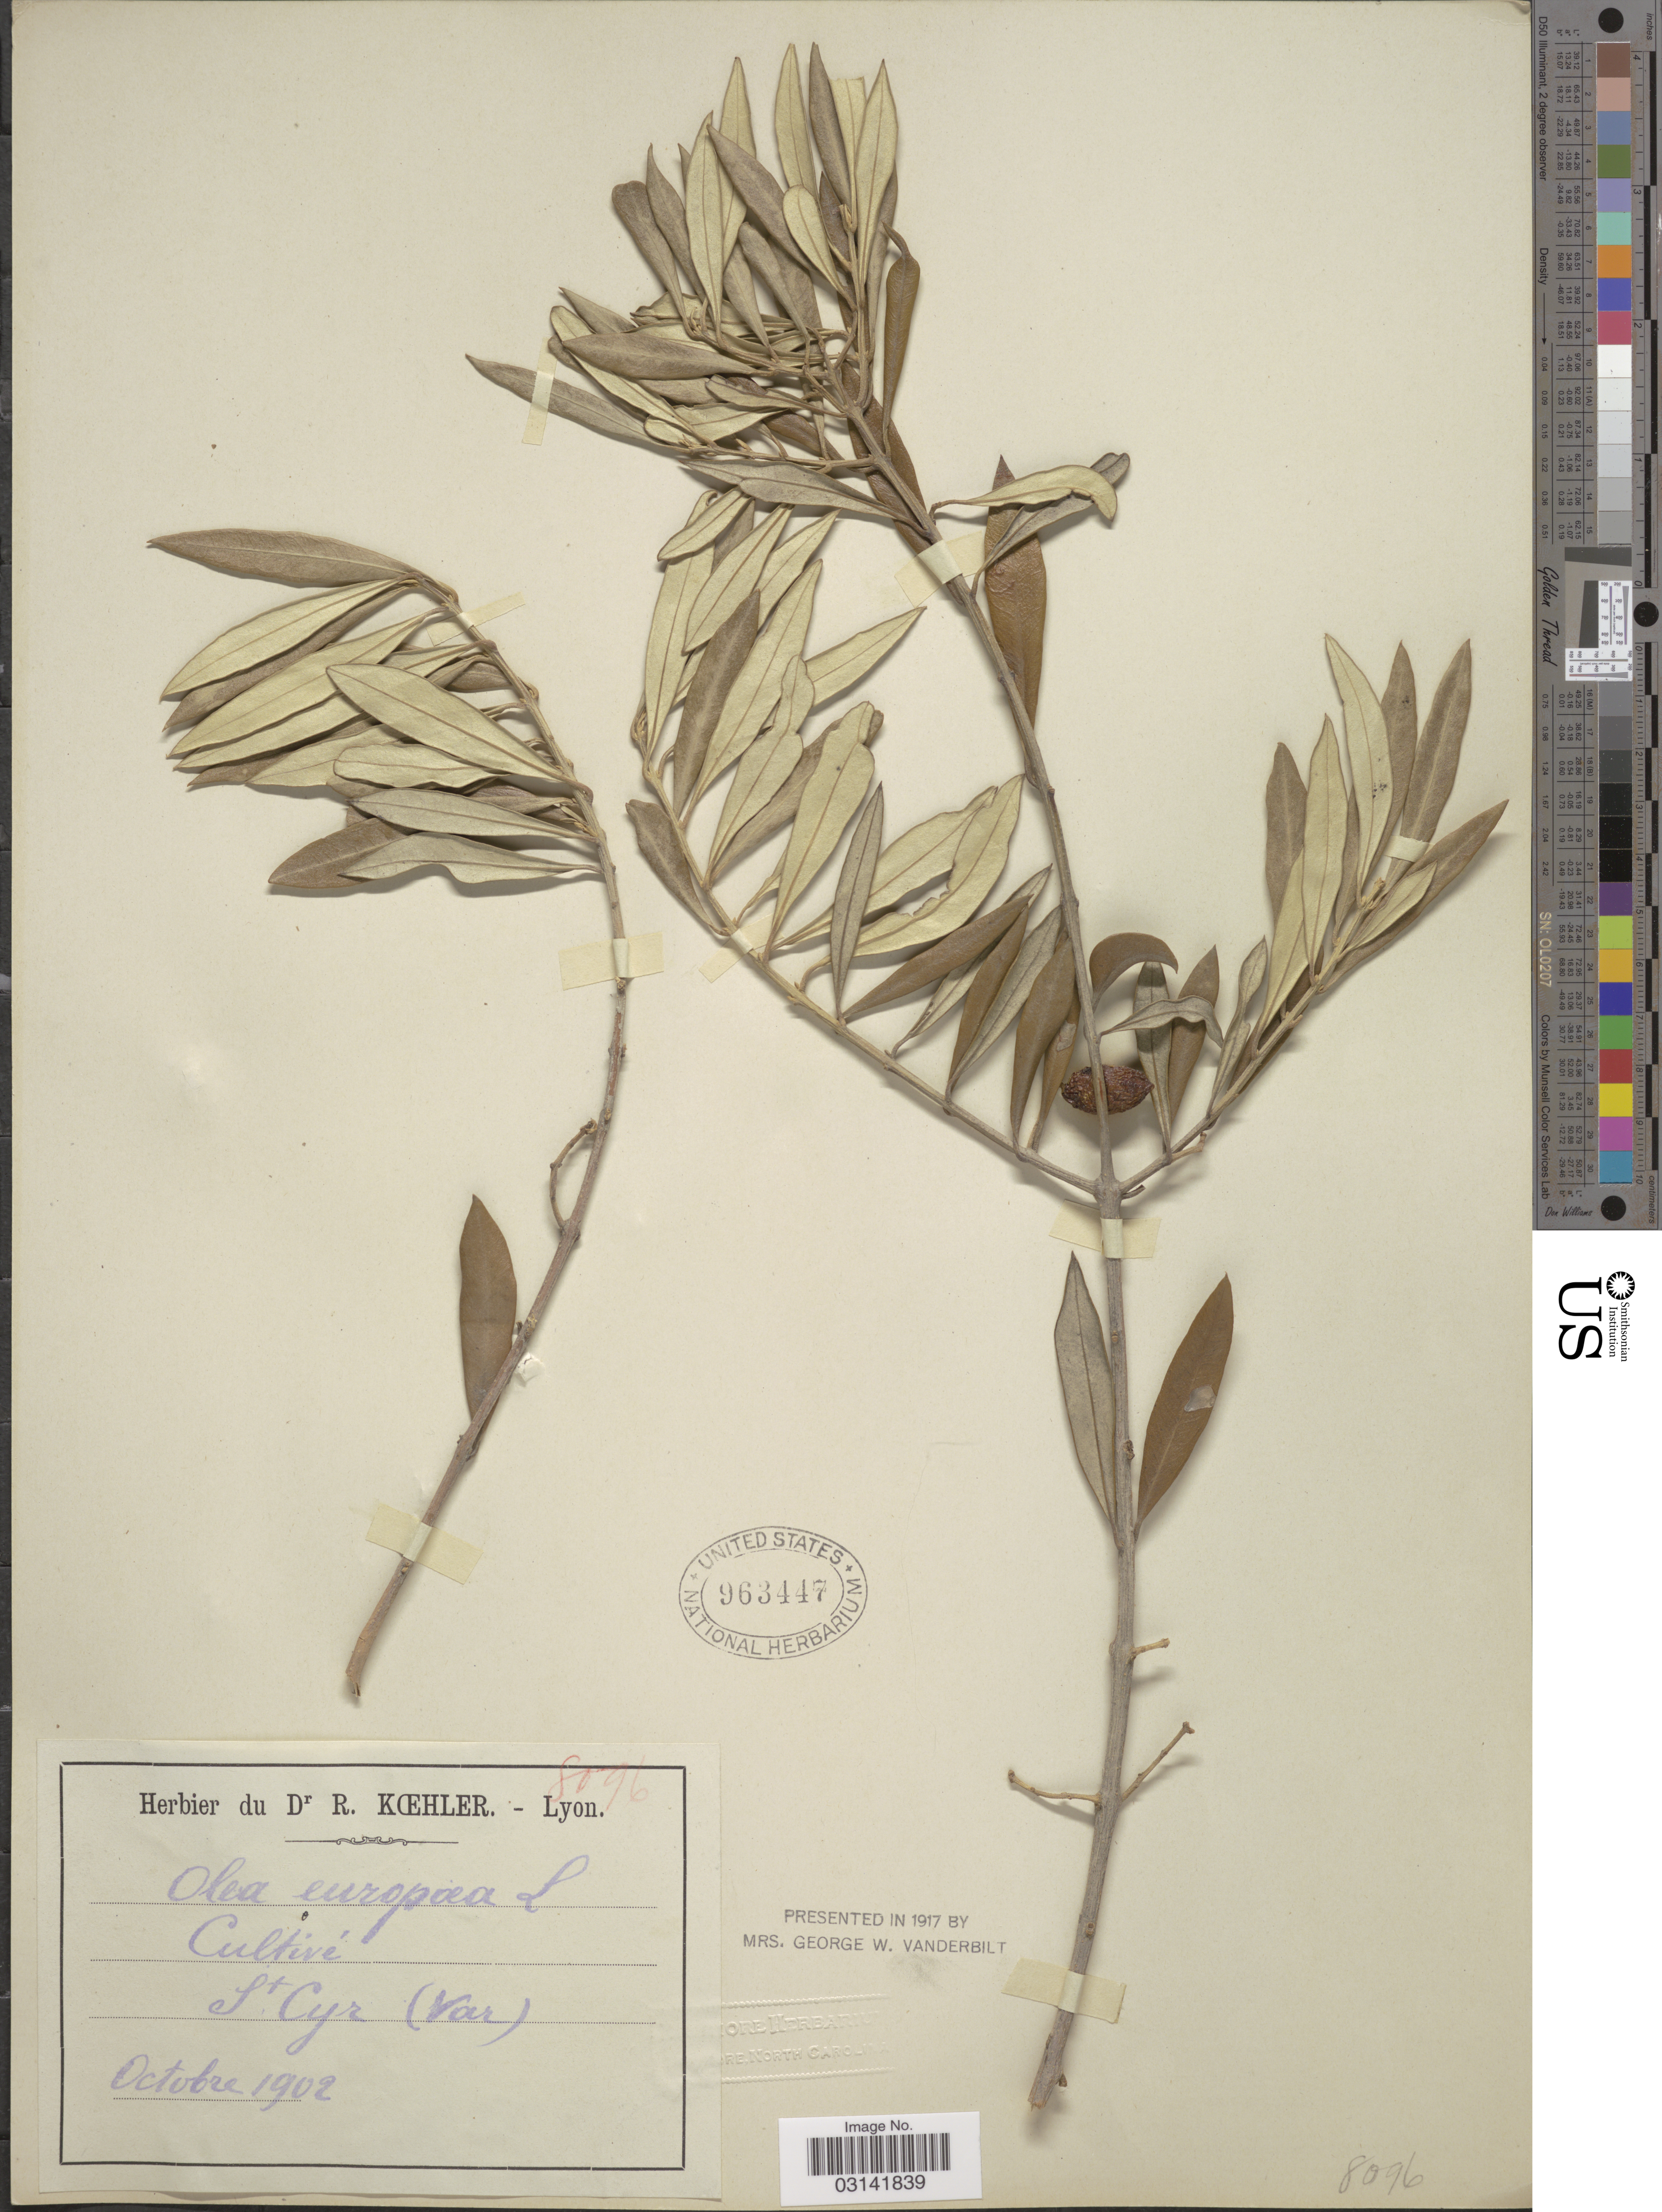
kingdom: Plantae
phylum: Tracheophyta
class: Magnoliopsida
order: Lamiales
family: Oleaceae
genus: Olea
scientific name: Olea europaea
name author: L.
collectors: Ex herb. R. Koehler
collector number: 8096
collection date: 1902-10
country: France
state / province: Provence-Alpes-Côte d'Azur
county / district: Var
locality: St. Cyr (Var).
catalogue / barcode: US 963447